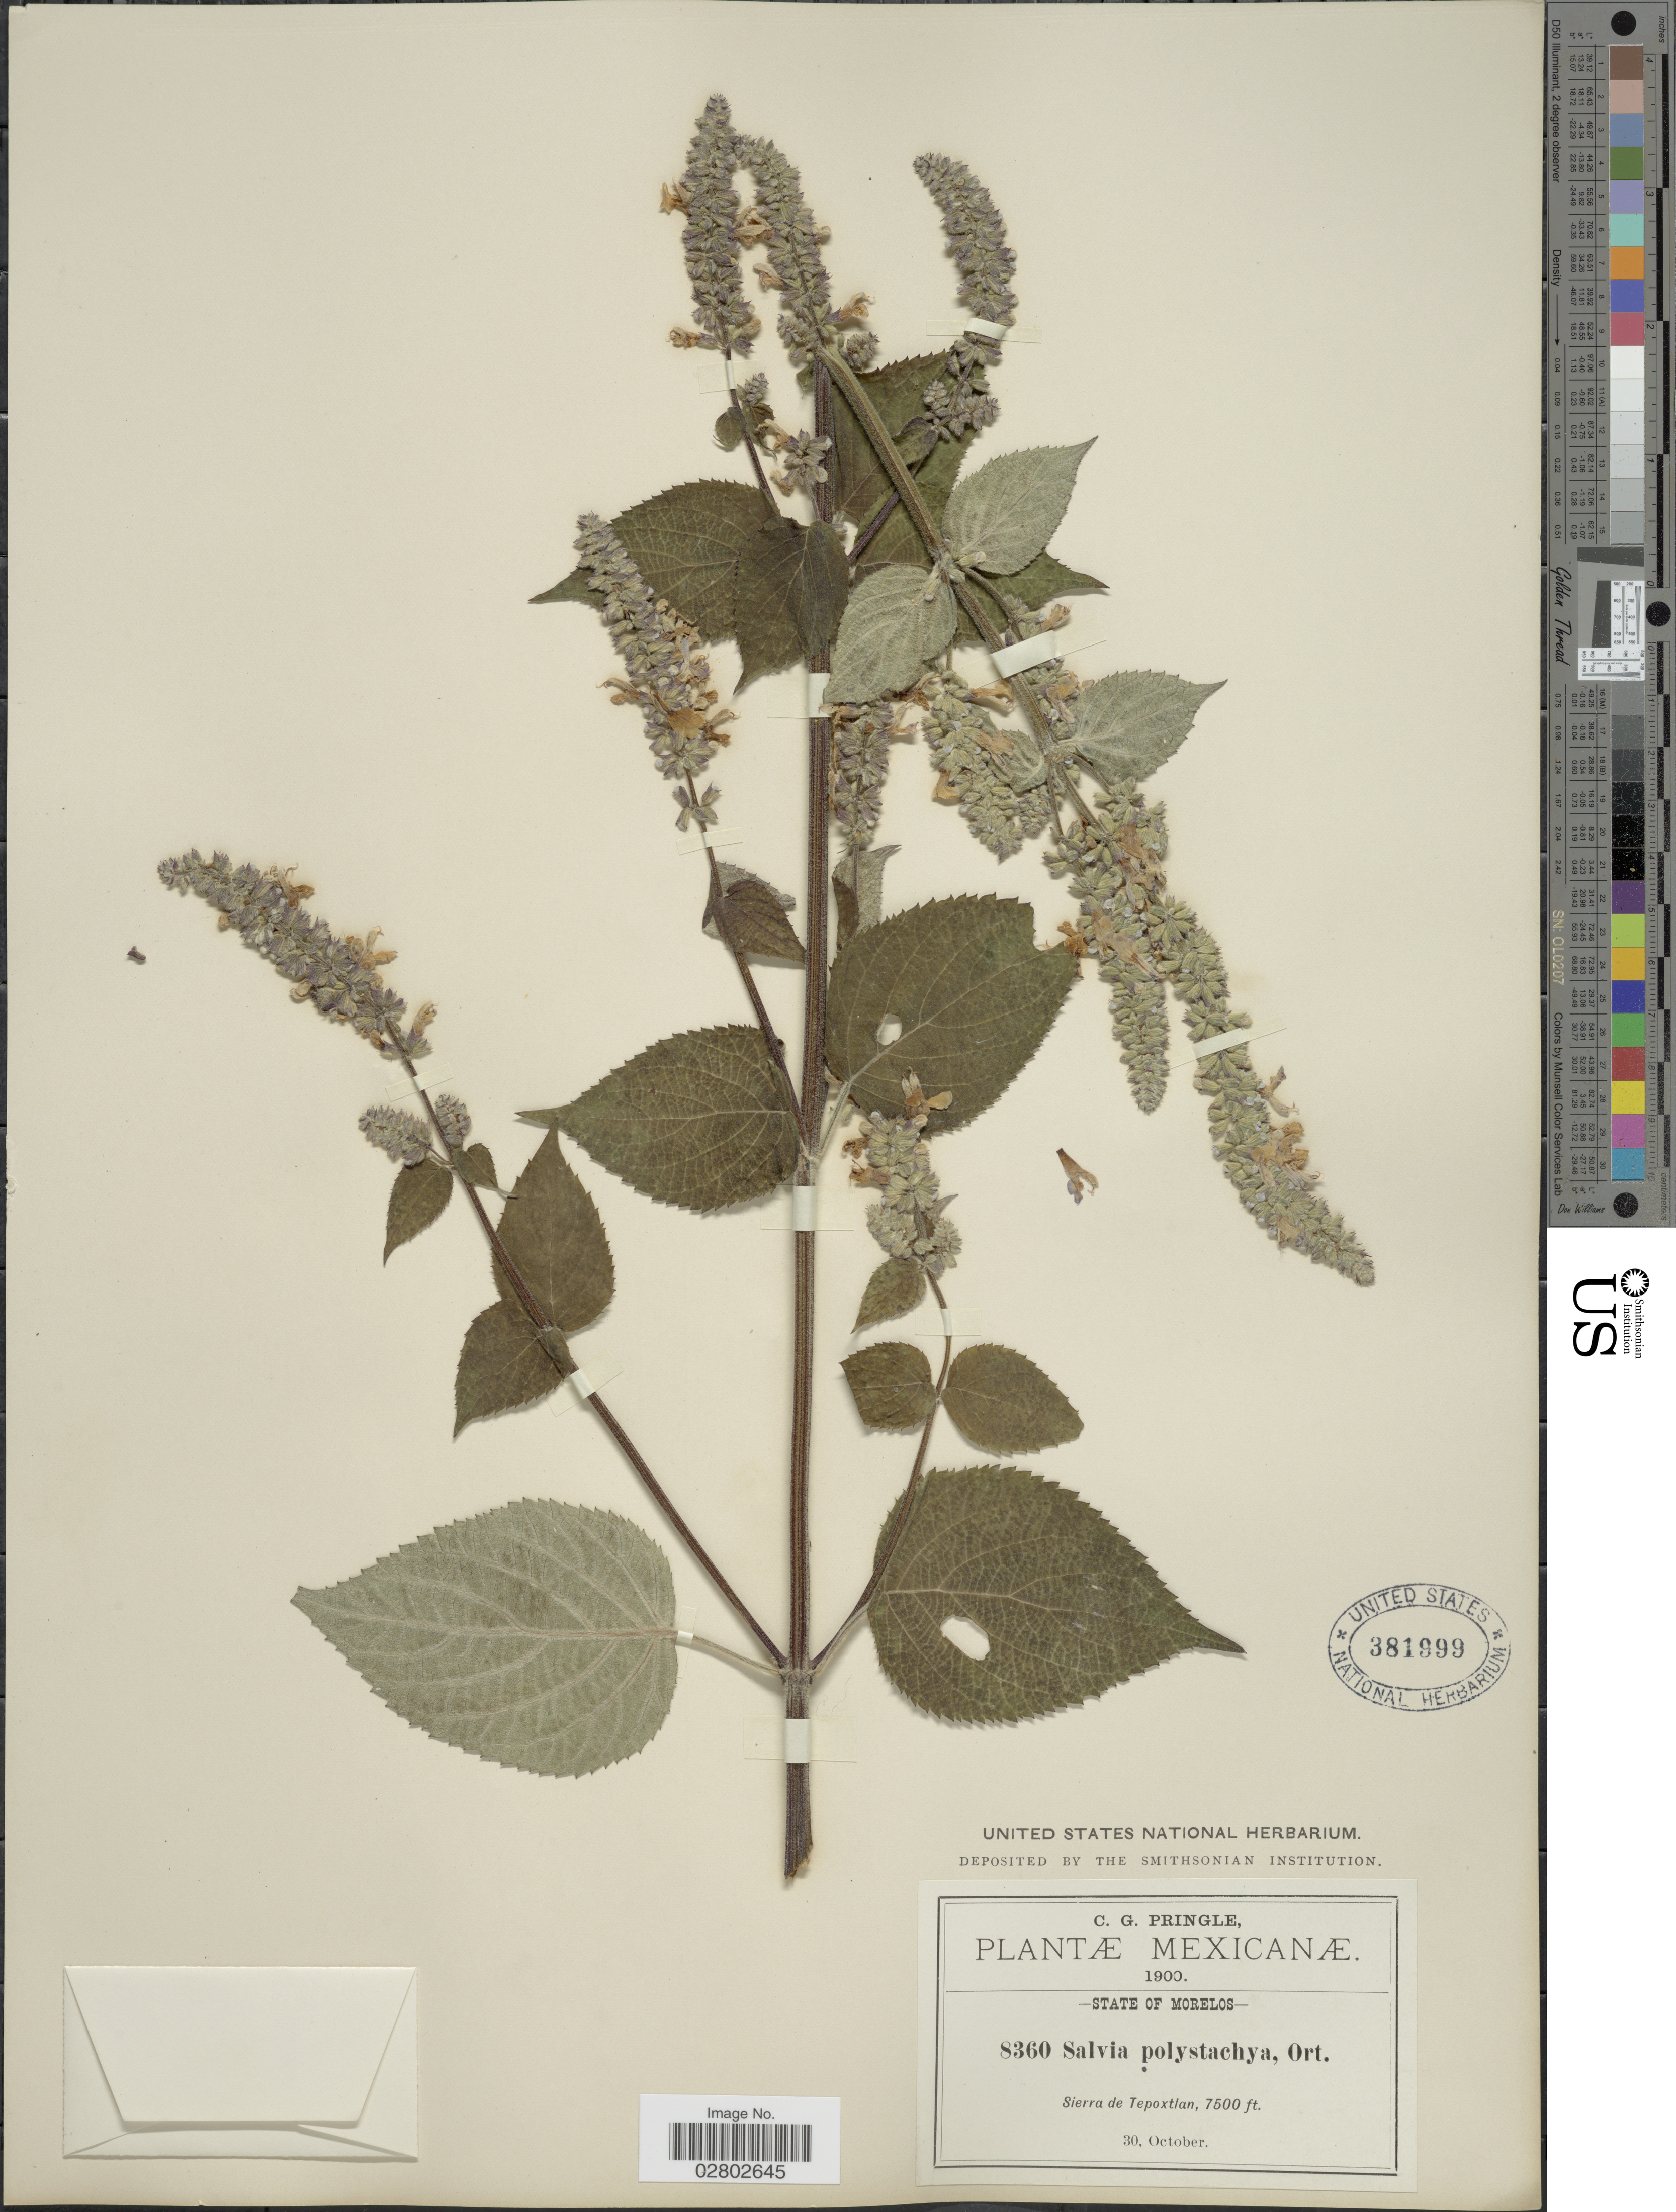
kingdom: Plantae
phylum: Tracheophyta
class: Magnoliopsida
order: Lamiales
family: Lamiaceae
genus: Salvia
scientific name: Salvia polystachya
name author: Cav.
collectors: C. G. Pringle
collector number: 8360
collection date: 1900-10-30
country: Mexico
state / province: Morelos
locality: Sierra de Tepoxtlan.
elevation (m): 2286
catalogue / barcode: US 381999